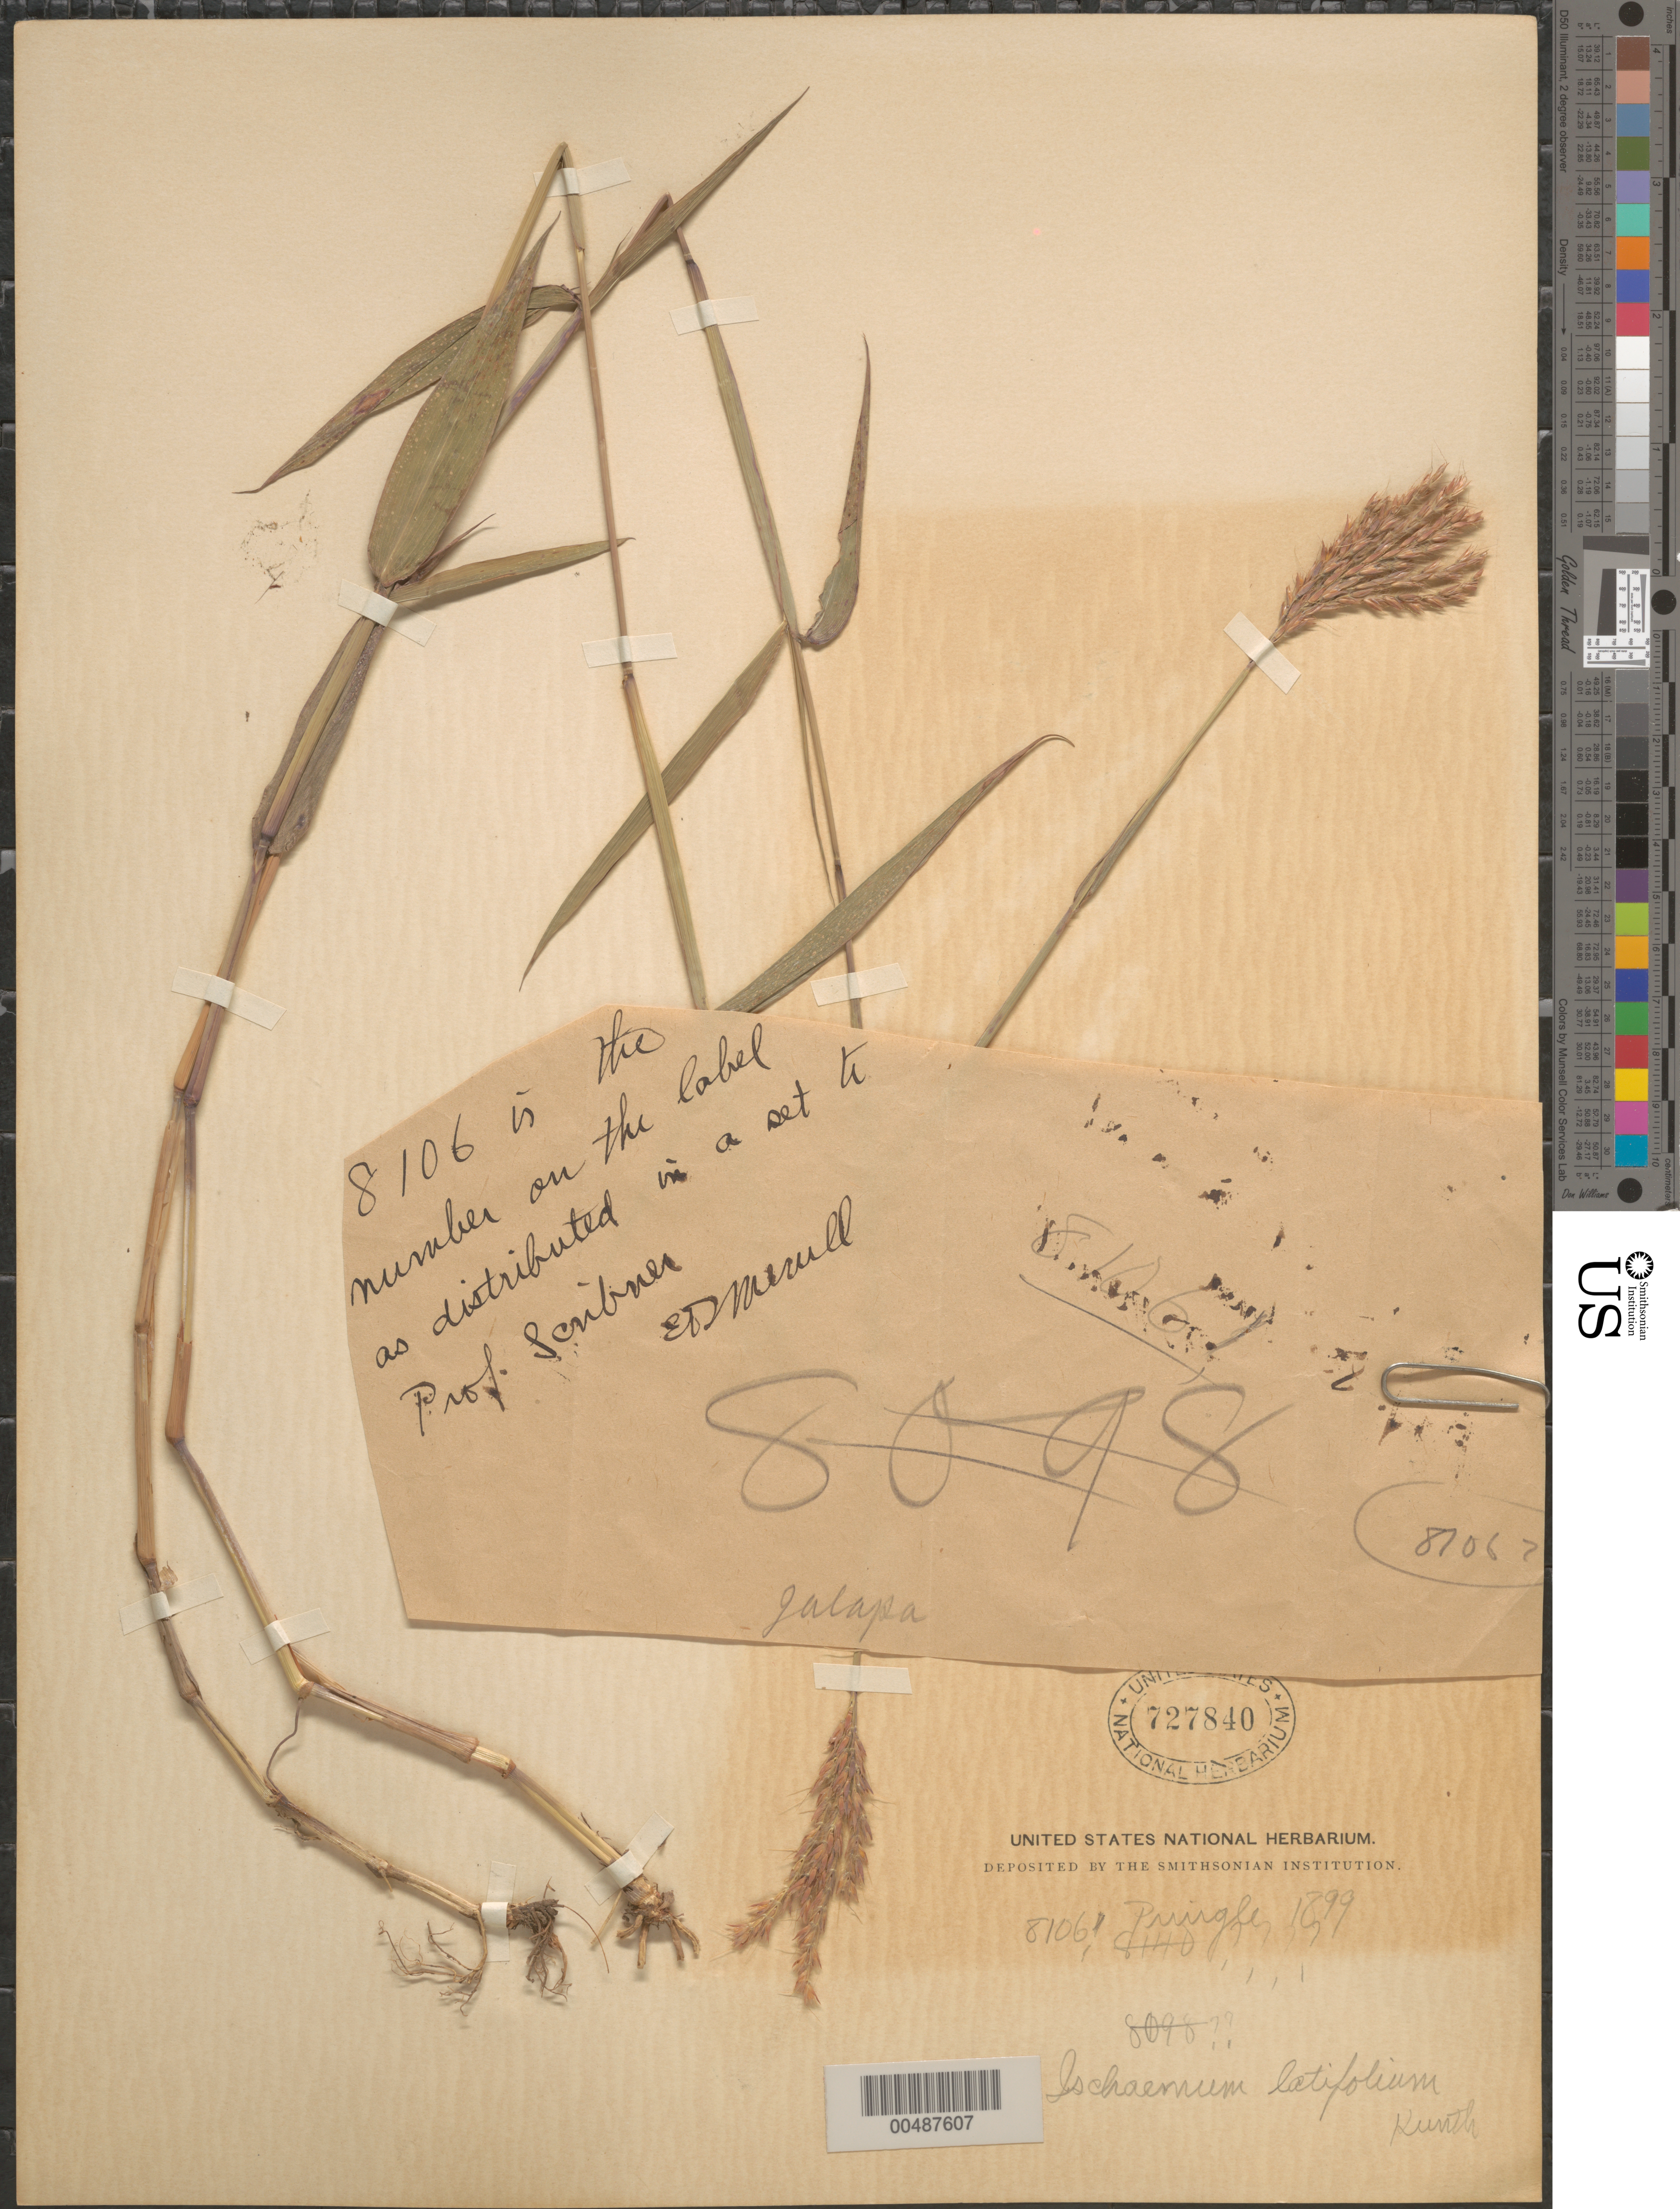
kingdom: Plantae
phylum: Tracheophyta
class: Liliopsida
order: Poales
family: Poaceae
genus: Ischaemum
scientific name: Ischaemum latifolium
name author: (Spreng.) Kunth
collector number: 8106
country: Mexico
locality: Jalapa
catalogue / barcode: US 727840